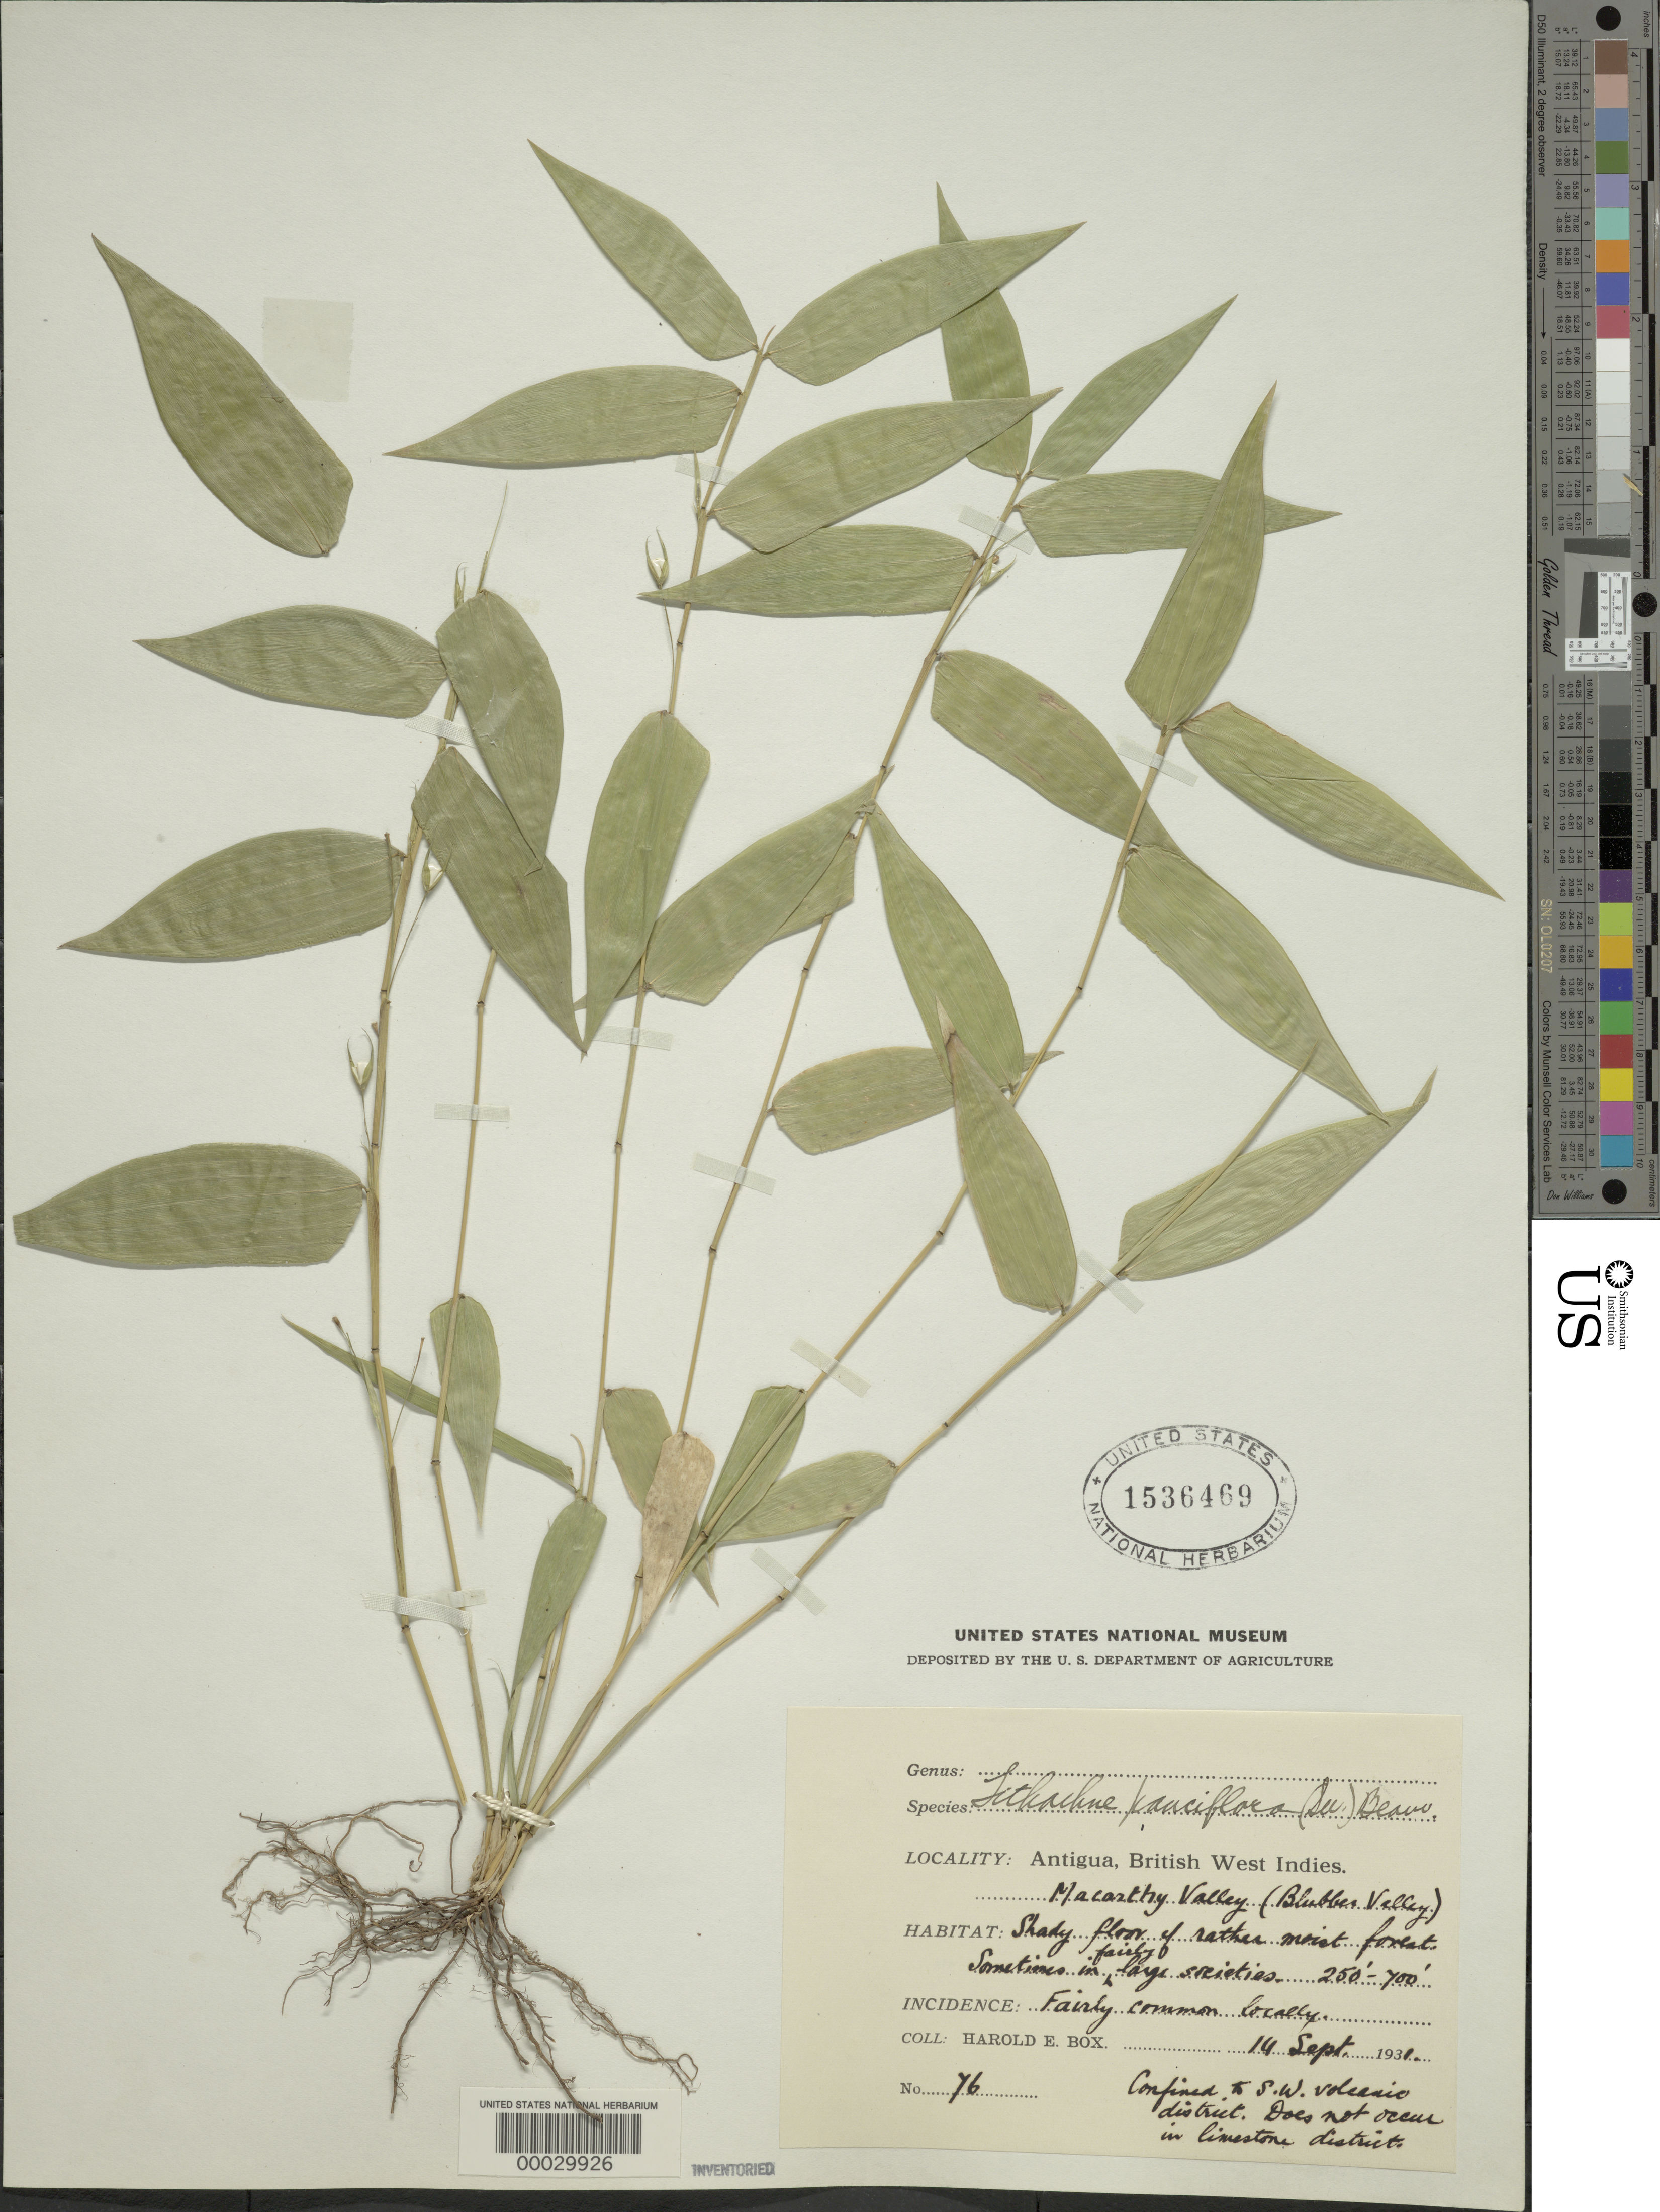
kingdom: Plantae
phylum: Tracheophyta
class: Liliopsida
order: Poales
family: Poaceae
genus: Lithachne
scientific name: Lithachne pauciflora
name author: (Sw.) P. Beauv.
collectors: H. E. Box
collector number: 76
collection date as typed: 14 Sep 1931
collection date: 1931-09-14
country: Antigua and Barbuda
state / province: Saint Mary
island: Antigua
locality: Macarthy Valley (Blubber Valley)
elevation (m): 76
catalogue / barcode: US 1536469